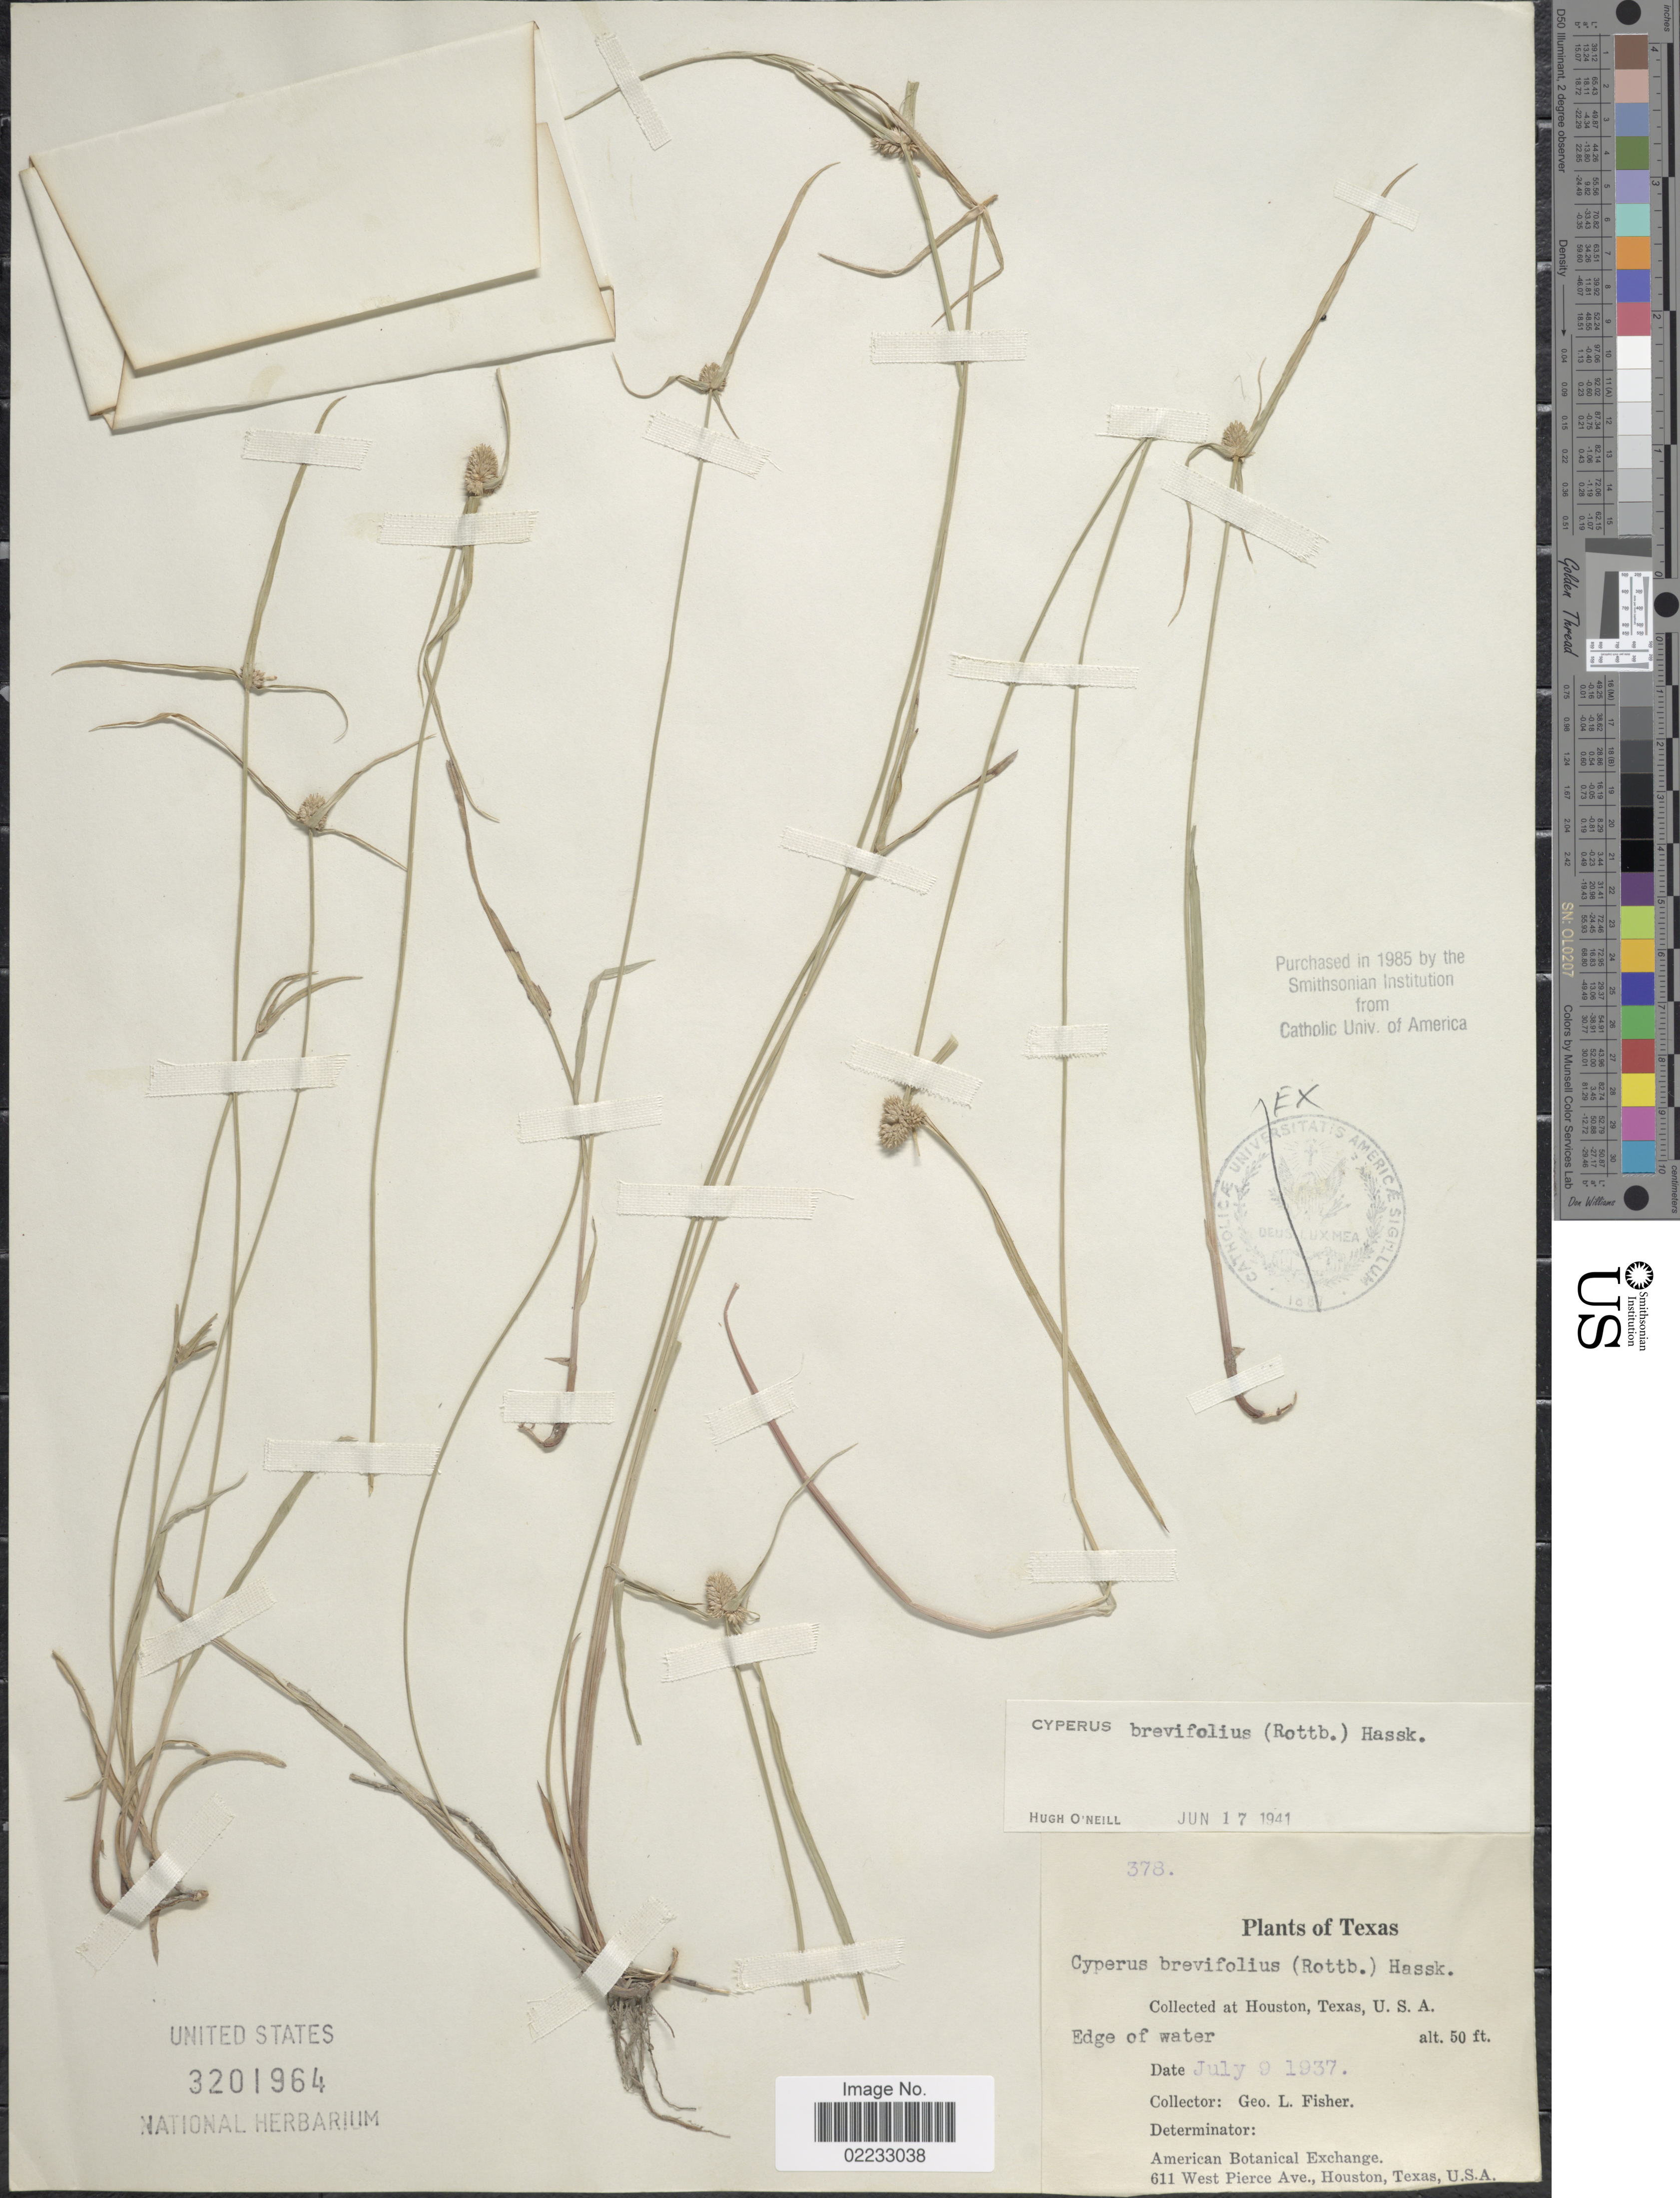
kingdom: Plantae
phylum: Tracheophyta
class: Liliopsida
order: Poales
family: Cyperaceae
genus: Cyperus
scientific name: Cyperus brevifolius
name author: (Rottb.) Hassk.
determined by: Strong, M. T., (US), Smithsonian Institution - National Museum of Natural History (UNITED STATES)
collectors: G. L. Fisher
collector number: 378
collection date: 1937-07-09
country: United States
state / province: Texas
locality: Houston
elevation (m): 15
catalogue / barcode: US 3201964